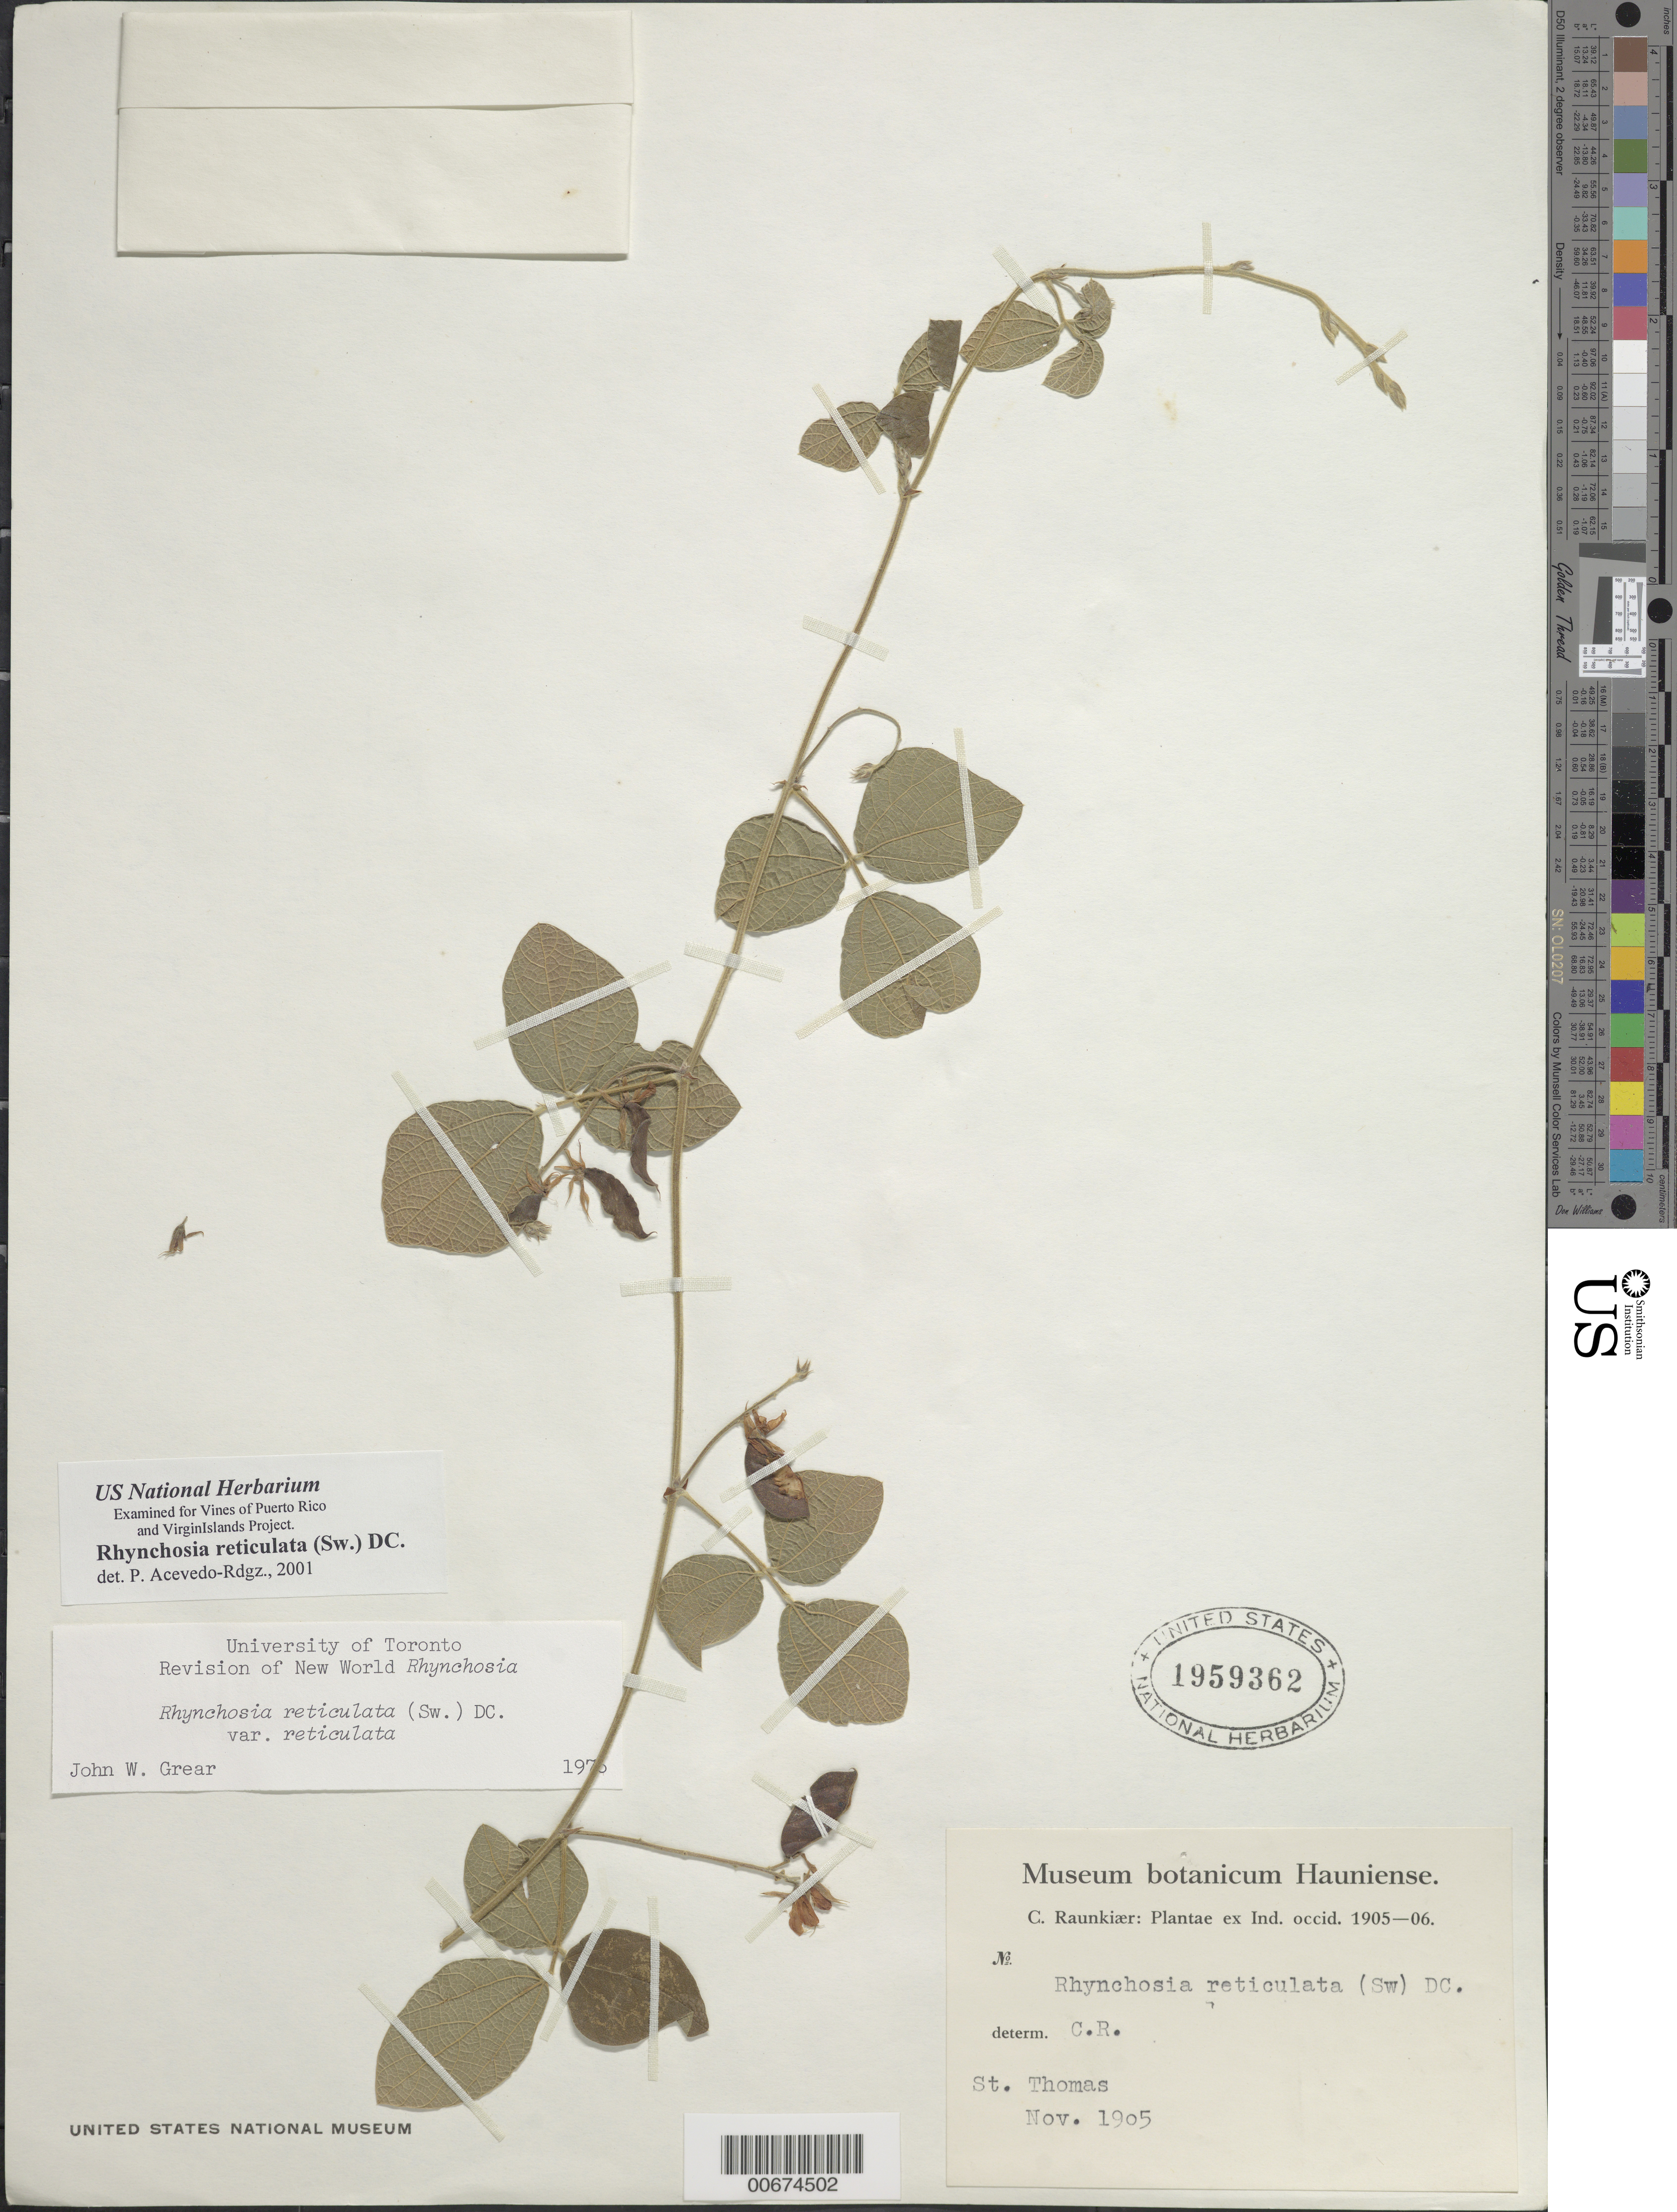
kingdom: Plantae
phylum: Tracheophyta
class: Magnoliopsida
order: Fabales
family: Fabaceae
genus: Rhynchosia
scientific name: Rhynchosia reticulata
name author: (Sw.) DC.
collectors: C. Raunkiær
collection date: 1905-11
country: U.S. Virgin Islands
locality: St. Thomas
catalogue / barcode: US 1959362